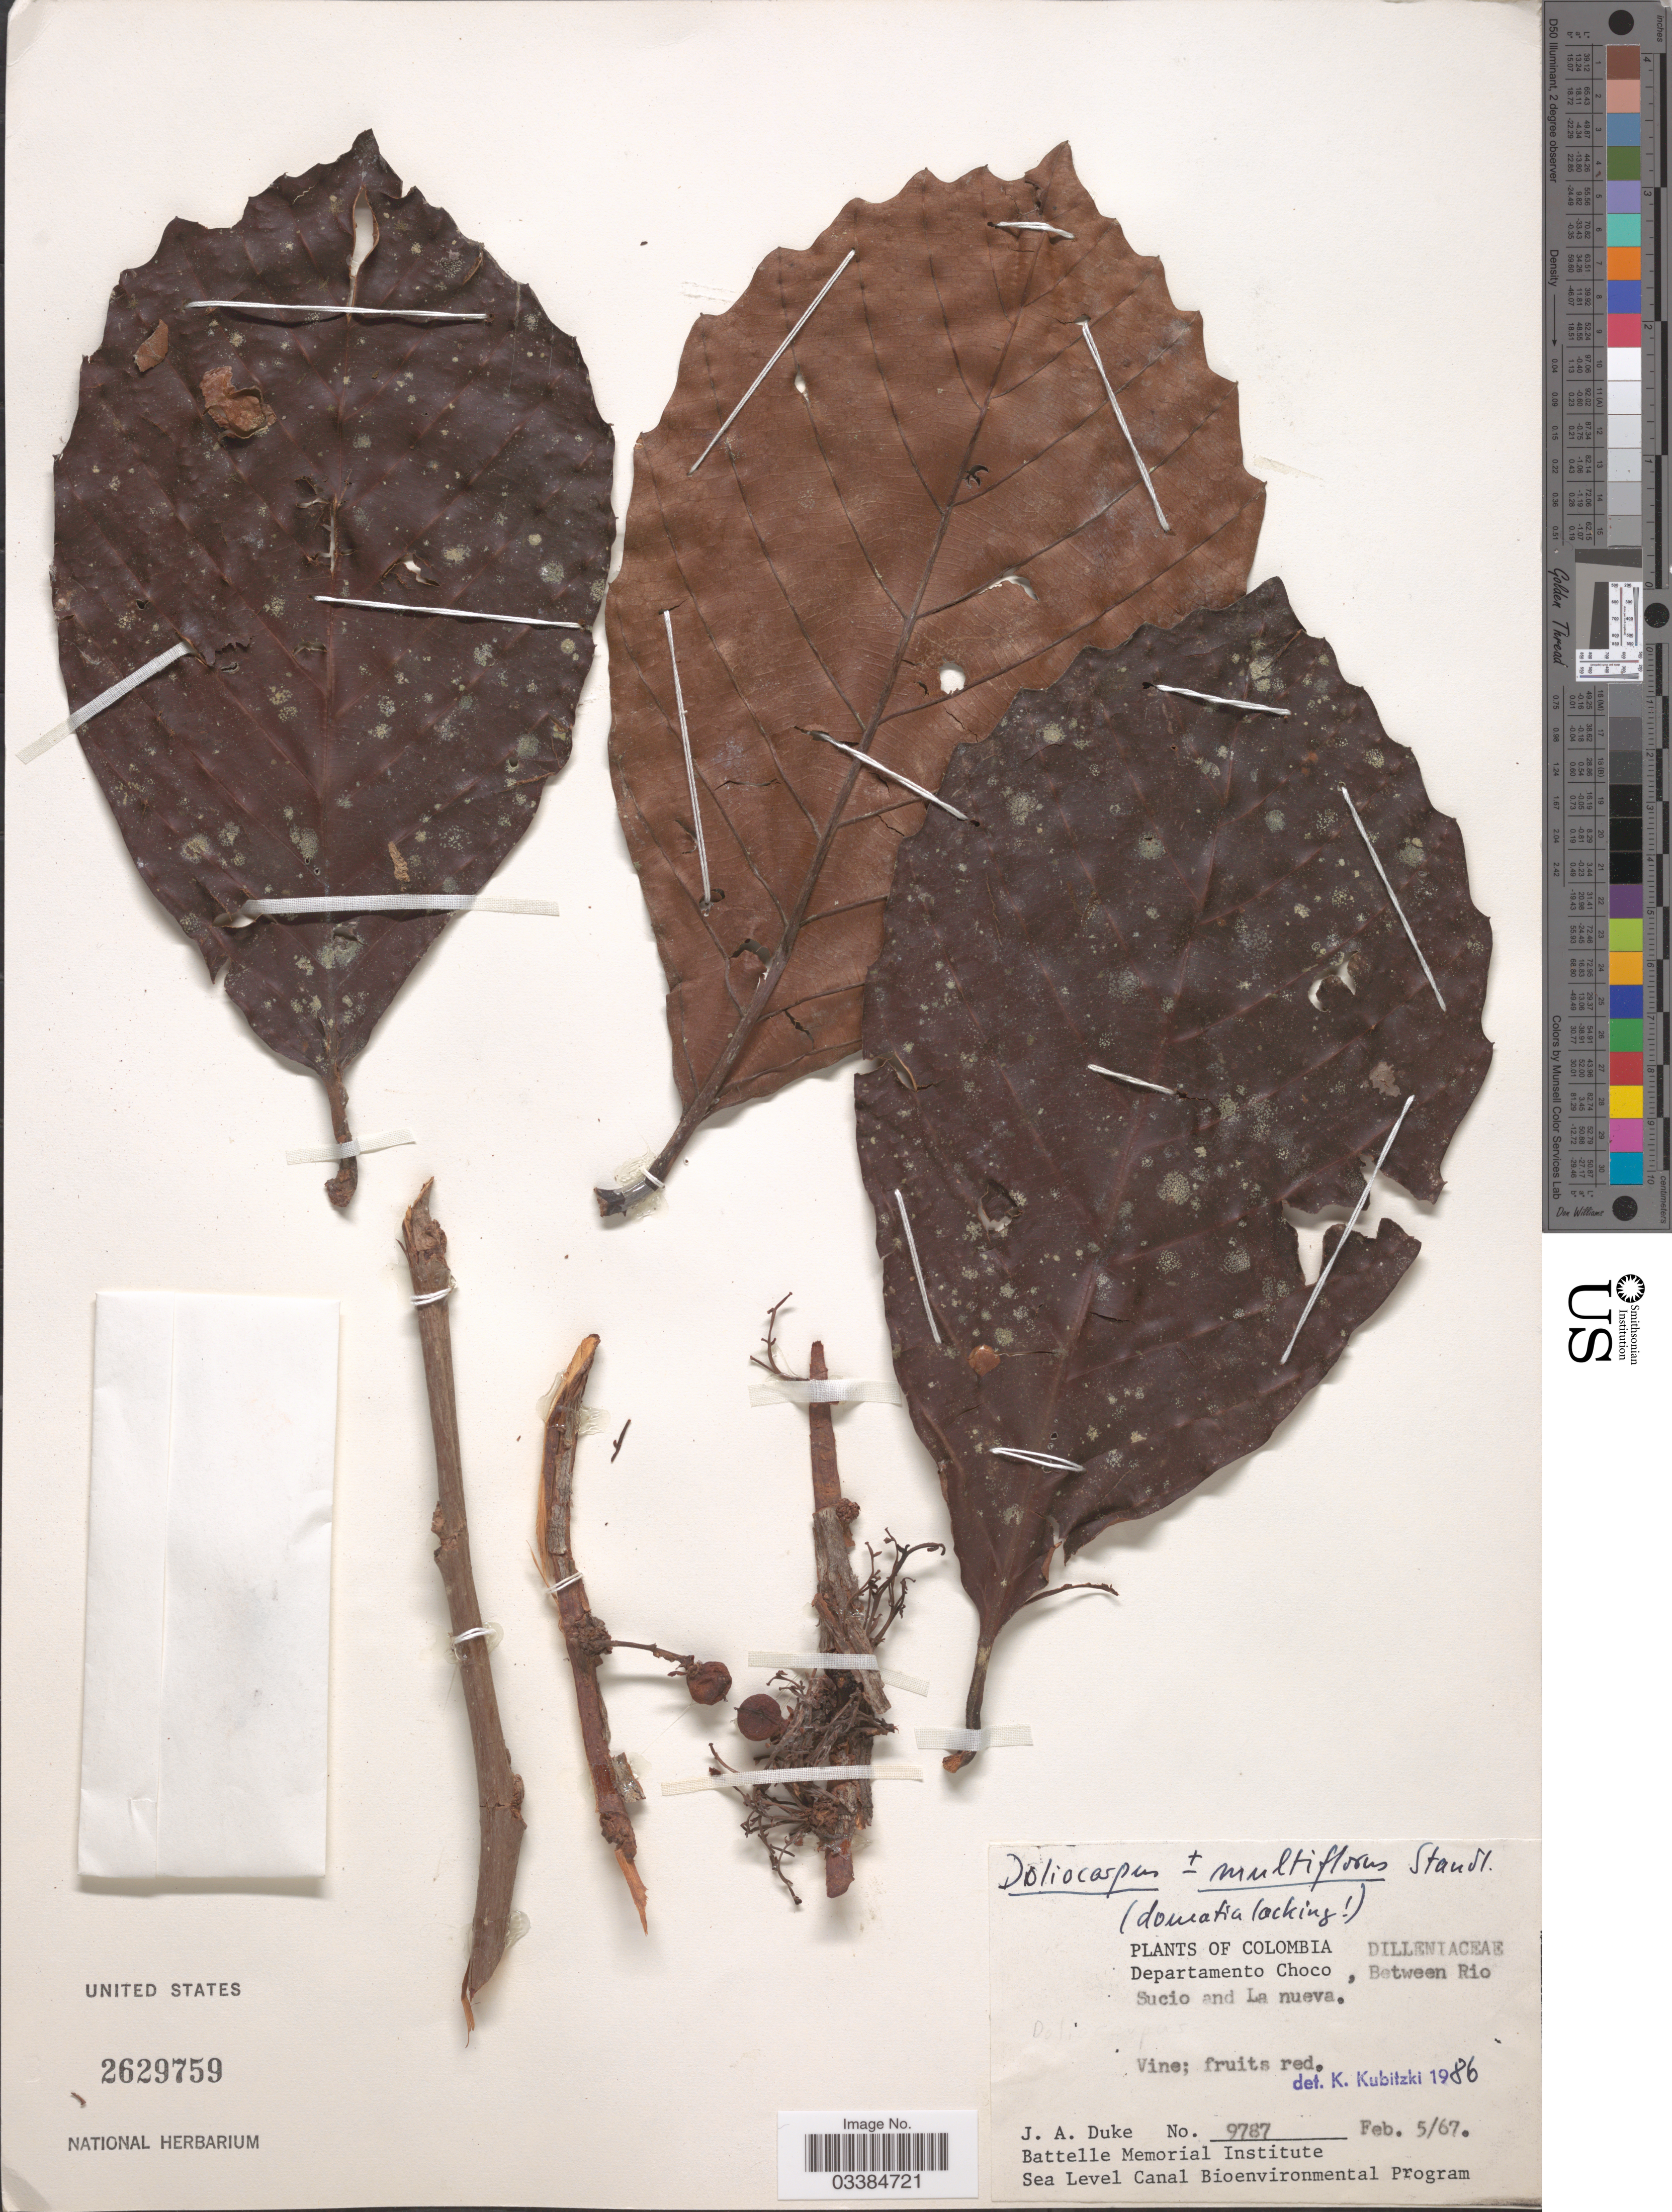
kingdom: Plantae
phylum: Tracheophyta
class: Magnoliopsida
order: Dilleniales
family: Dilleniaceae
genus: Doliocarpus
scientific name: Doliocarpus multiflorus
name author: Standl.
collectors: J. A. Duke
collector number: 9787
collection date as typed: Transcribed d/m/y: 5/2/67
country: Colombia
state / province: Chocó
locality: Departamento Choco, Between Rio Sucio and La nueva.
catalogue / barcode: US 2629759